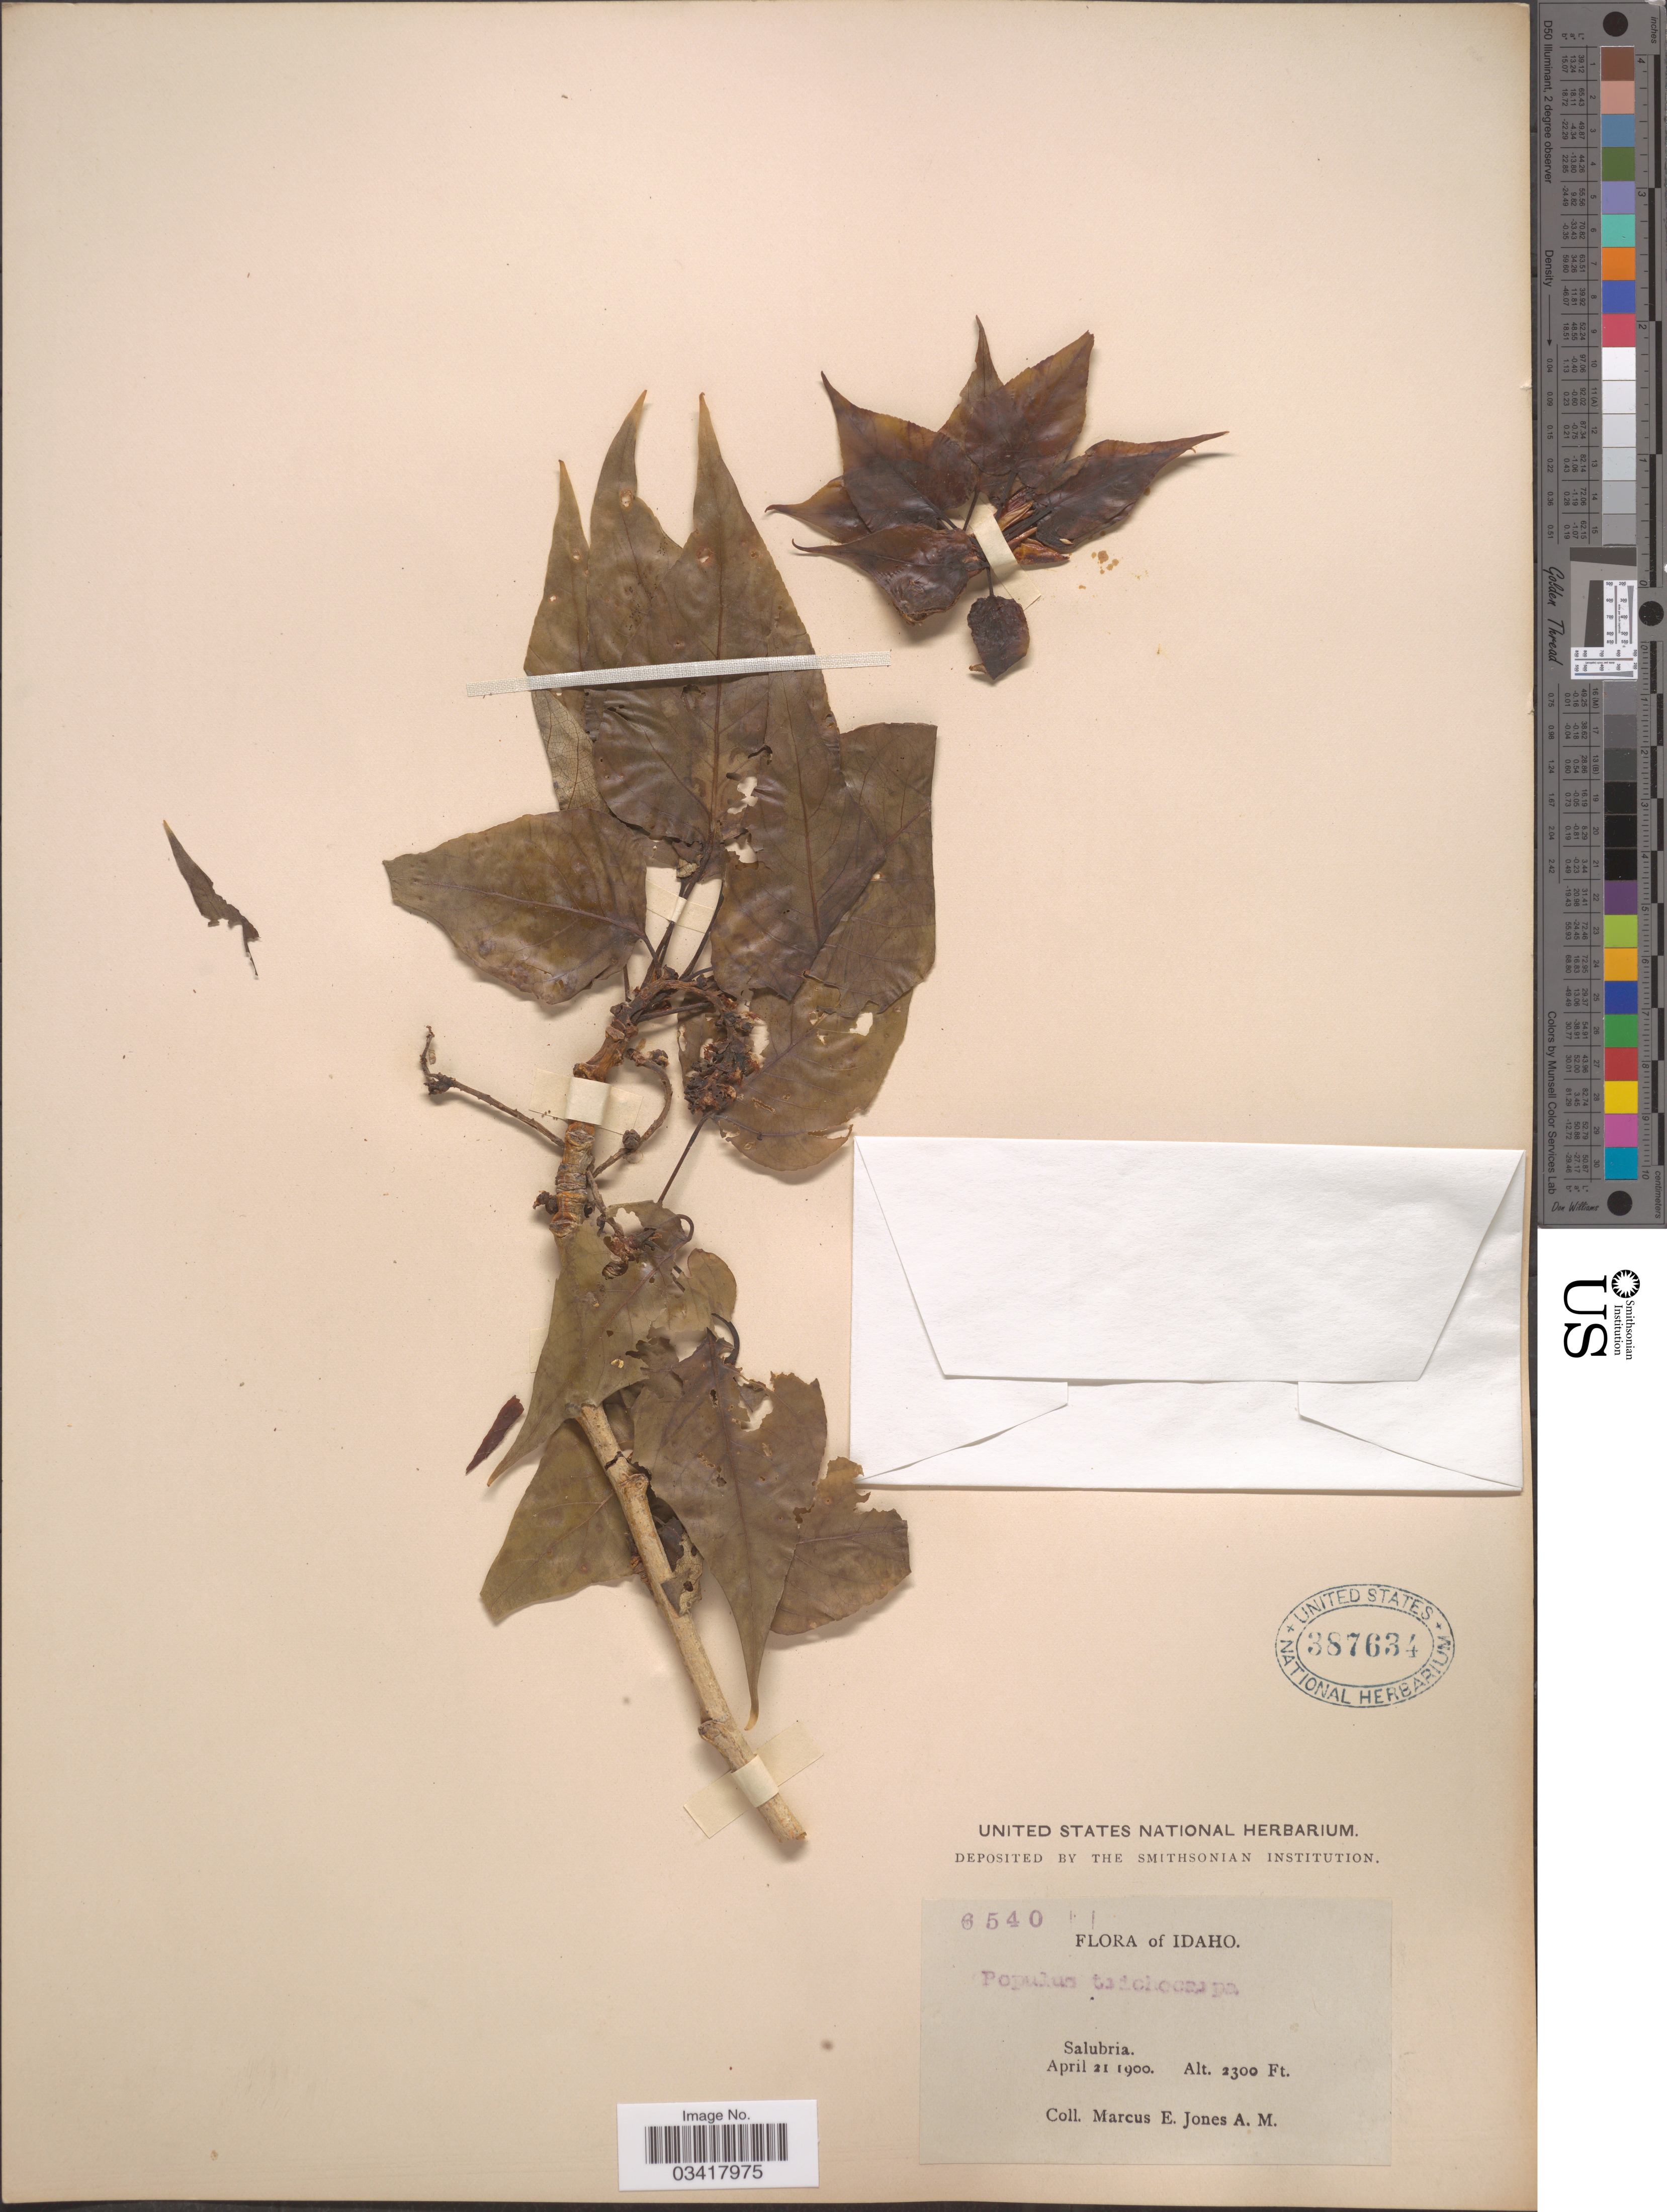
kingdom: Plantae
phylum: Tracheophyta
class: Magnoliopsida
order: Malpighiales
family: Salicaceae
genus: Populus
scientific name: Populus trichocarpa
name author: Torr. & A. Gray ex W. Hook.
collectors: M. E. Jones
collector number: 6540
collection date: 1900-04-21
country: United States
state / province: Idaho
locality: Salubria.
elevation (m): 701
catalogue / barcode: US 387634